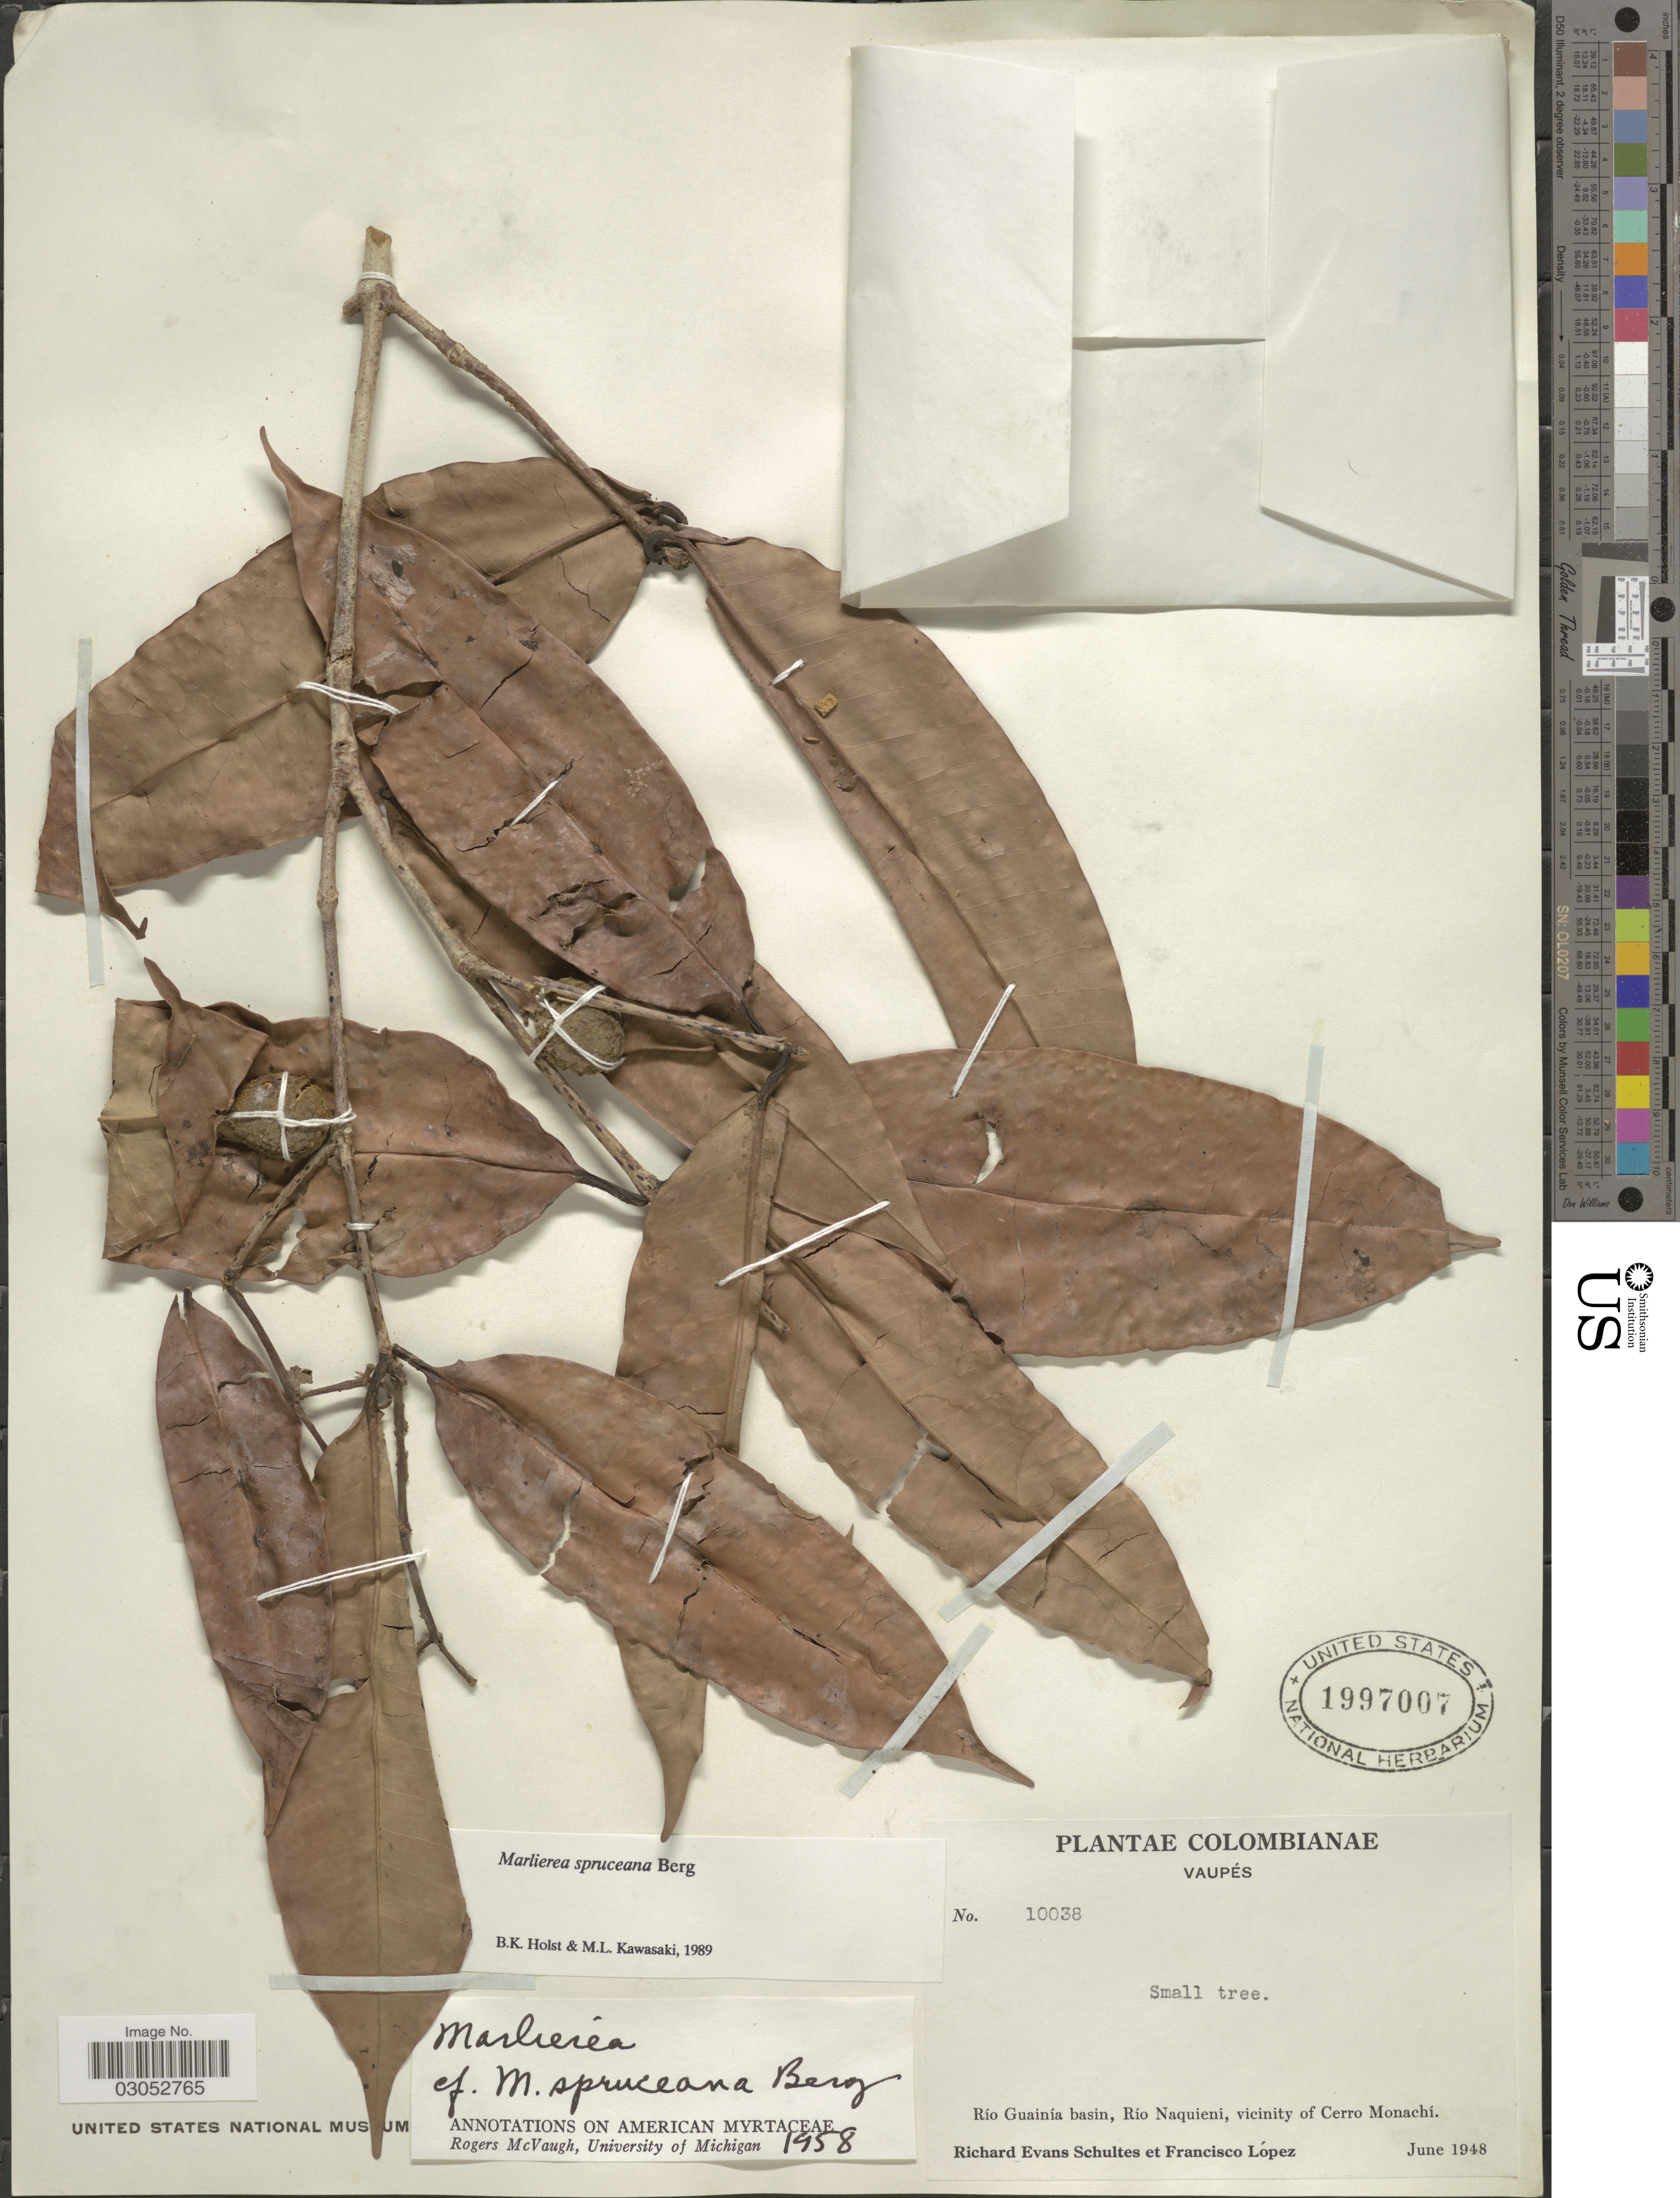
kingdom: Plantae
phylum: Tracheophyta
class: Magnoliopsida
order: Myrtales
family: Myrtaceae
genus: Myrcia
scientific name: Myrcia uaupensis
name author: (O. Berg) Gaem & E. Lucas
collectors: R. E. Schultes & F. Lopéz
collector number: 10038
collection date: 1948-06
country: Colombia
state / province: Vaupés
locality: Río Guainía basin, Río Naquieni, vicinity of Cerro Monachí.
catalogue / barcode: US 1997007